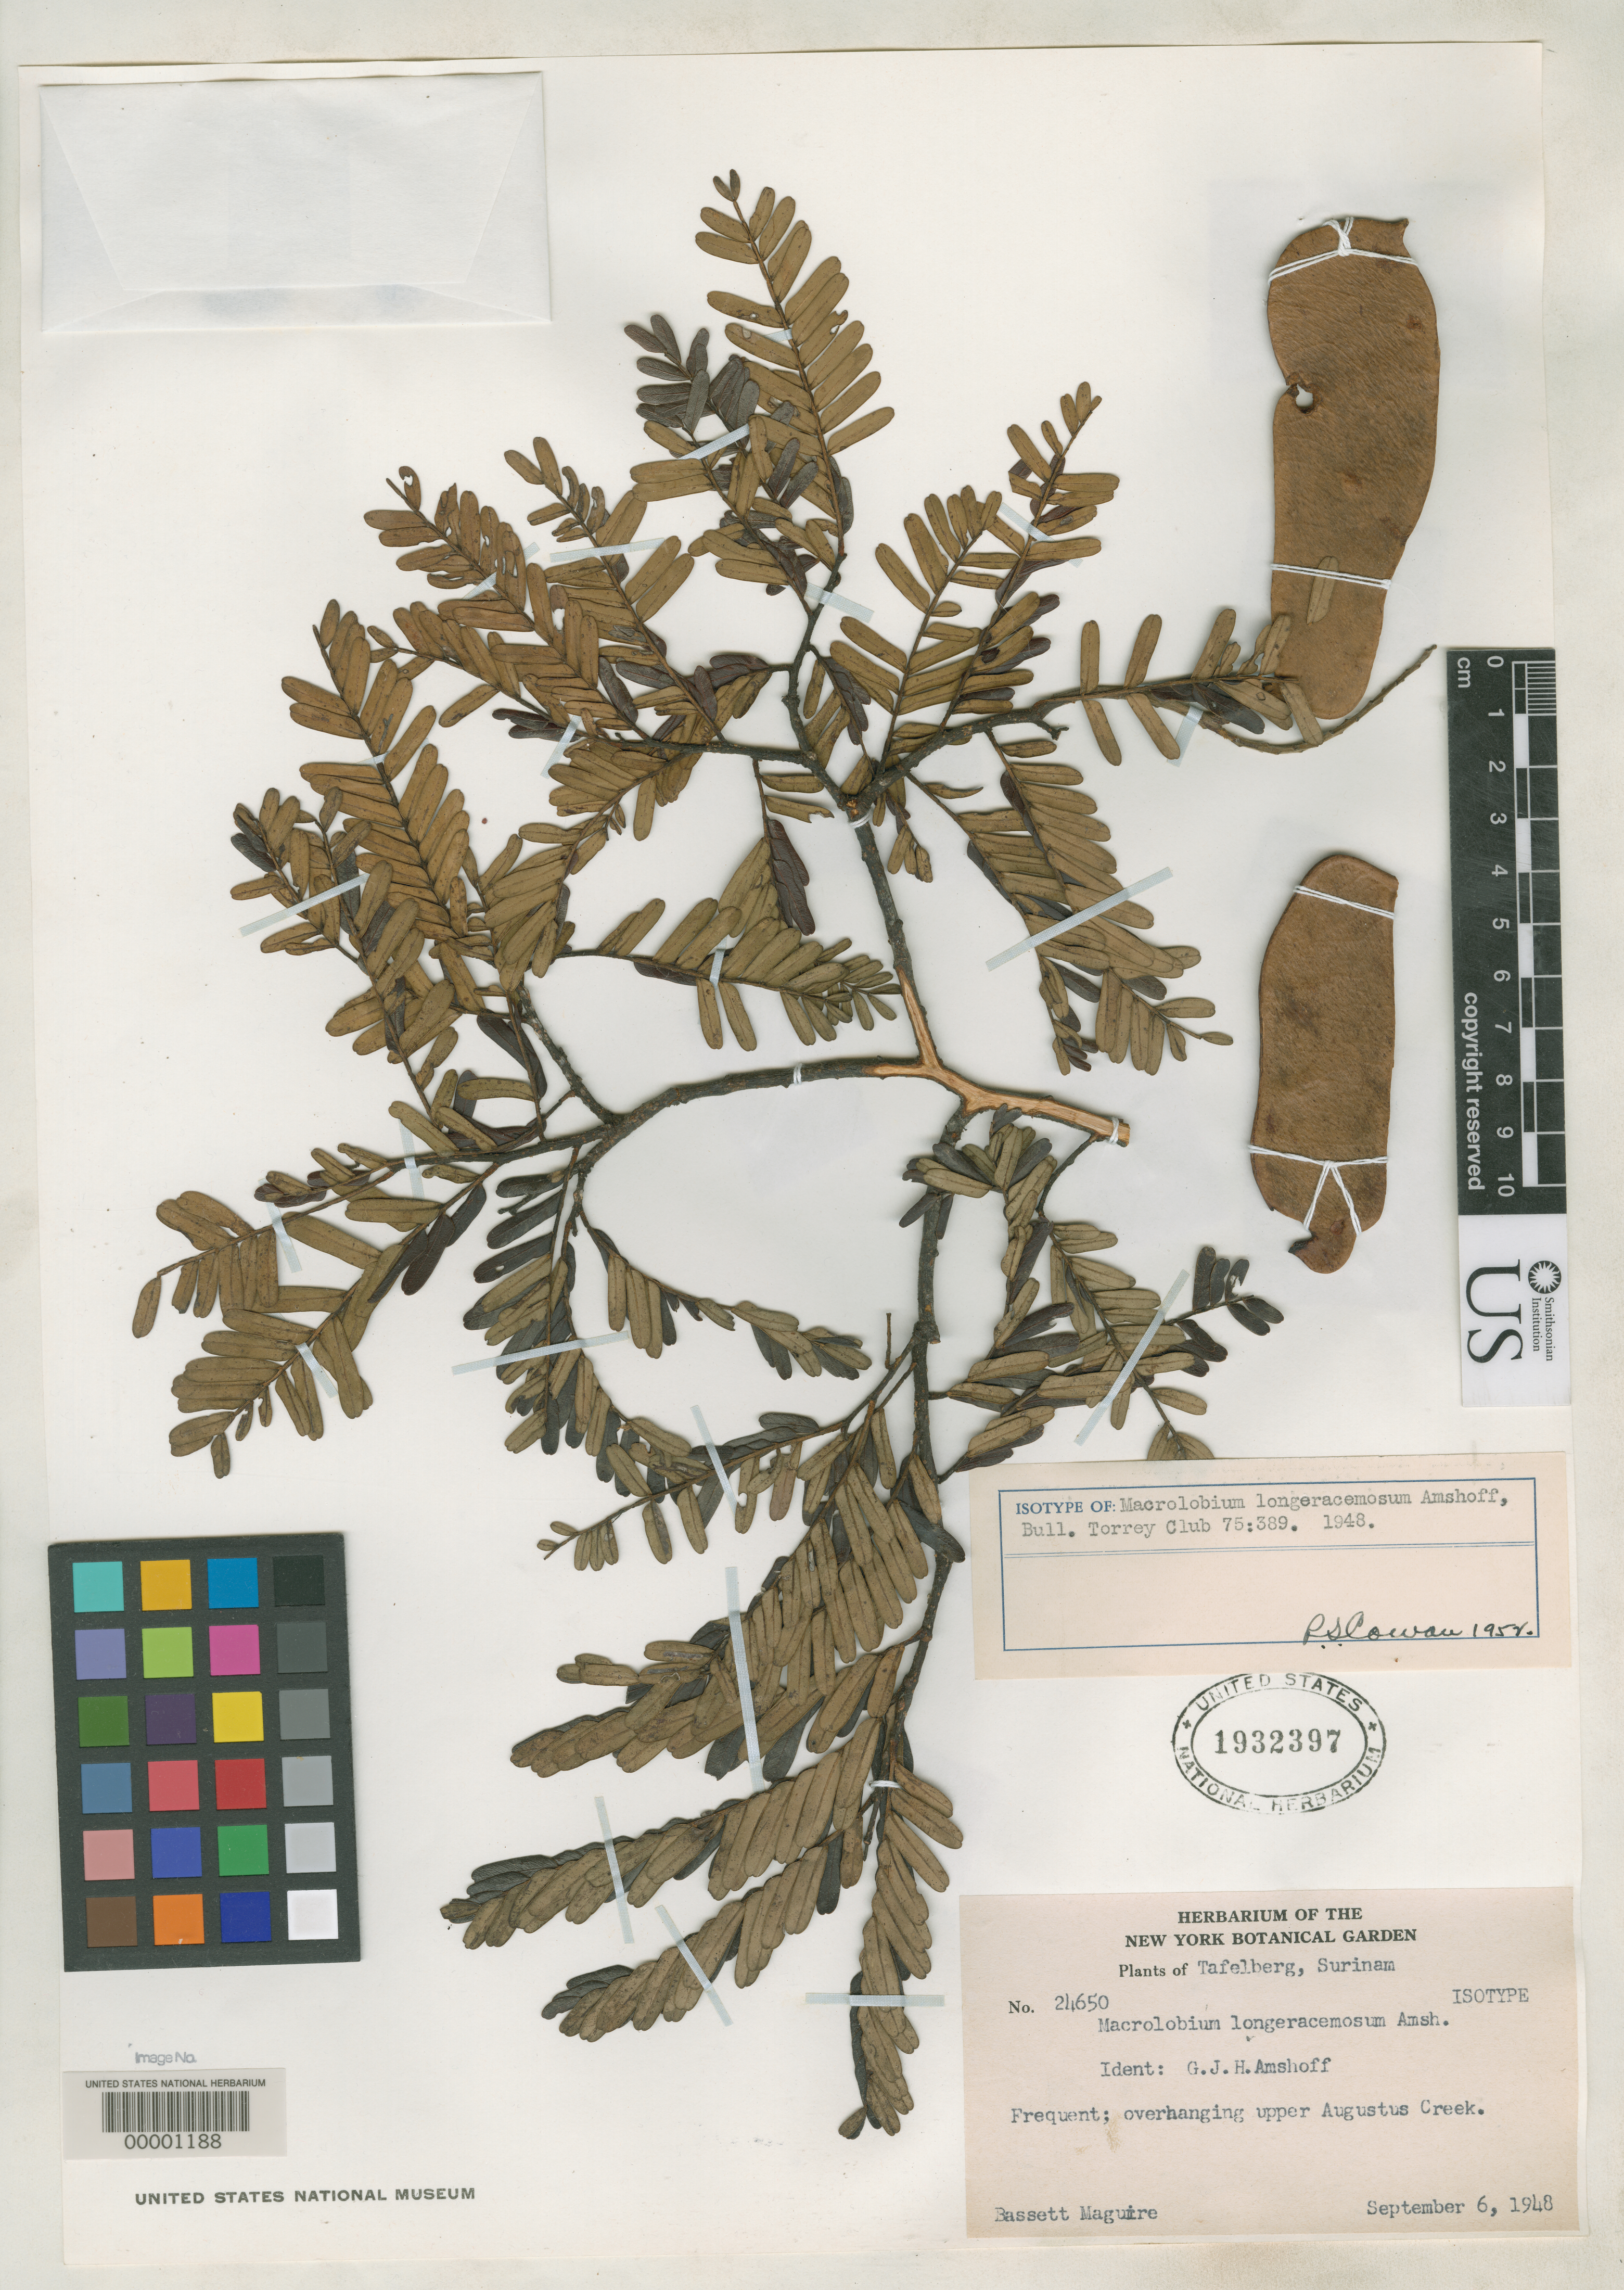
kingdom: Plantae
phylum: Tracheophyta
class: Magnoliopsida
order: Fabales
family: Fabaceae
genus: Macrolobium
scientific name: Macrolobium longeracemosum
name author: Amshoff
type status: Isotype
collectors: B. Maguire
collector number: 24650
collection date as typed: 06 Sep 1948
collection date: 1948-09-06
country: Suriname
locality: Tafelberg, upper Augustus Creek.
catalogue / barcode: US 1932397